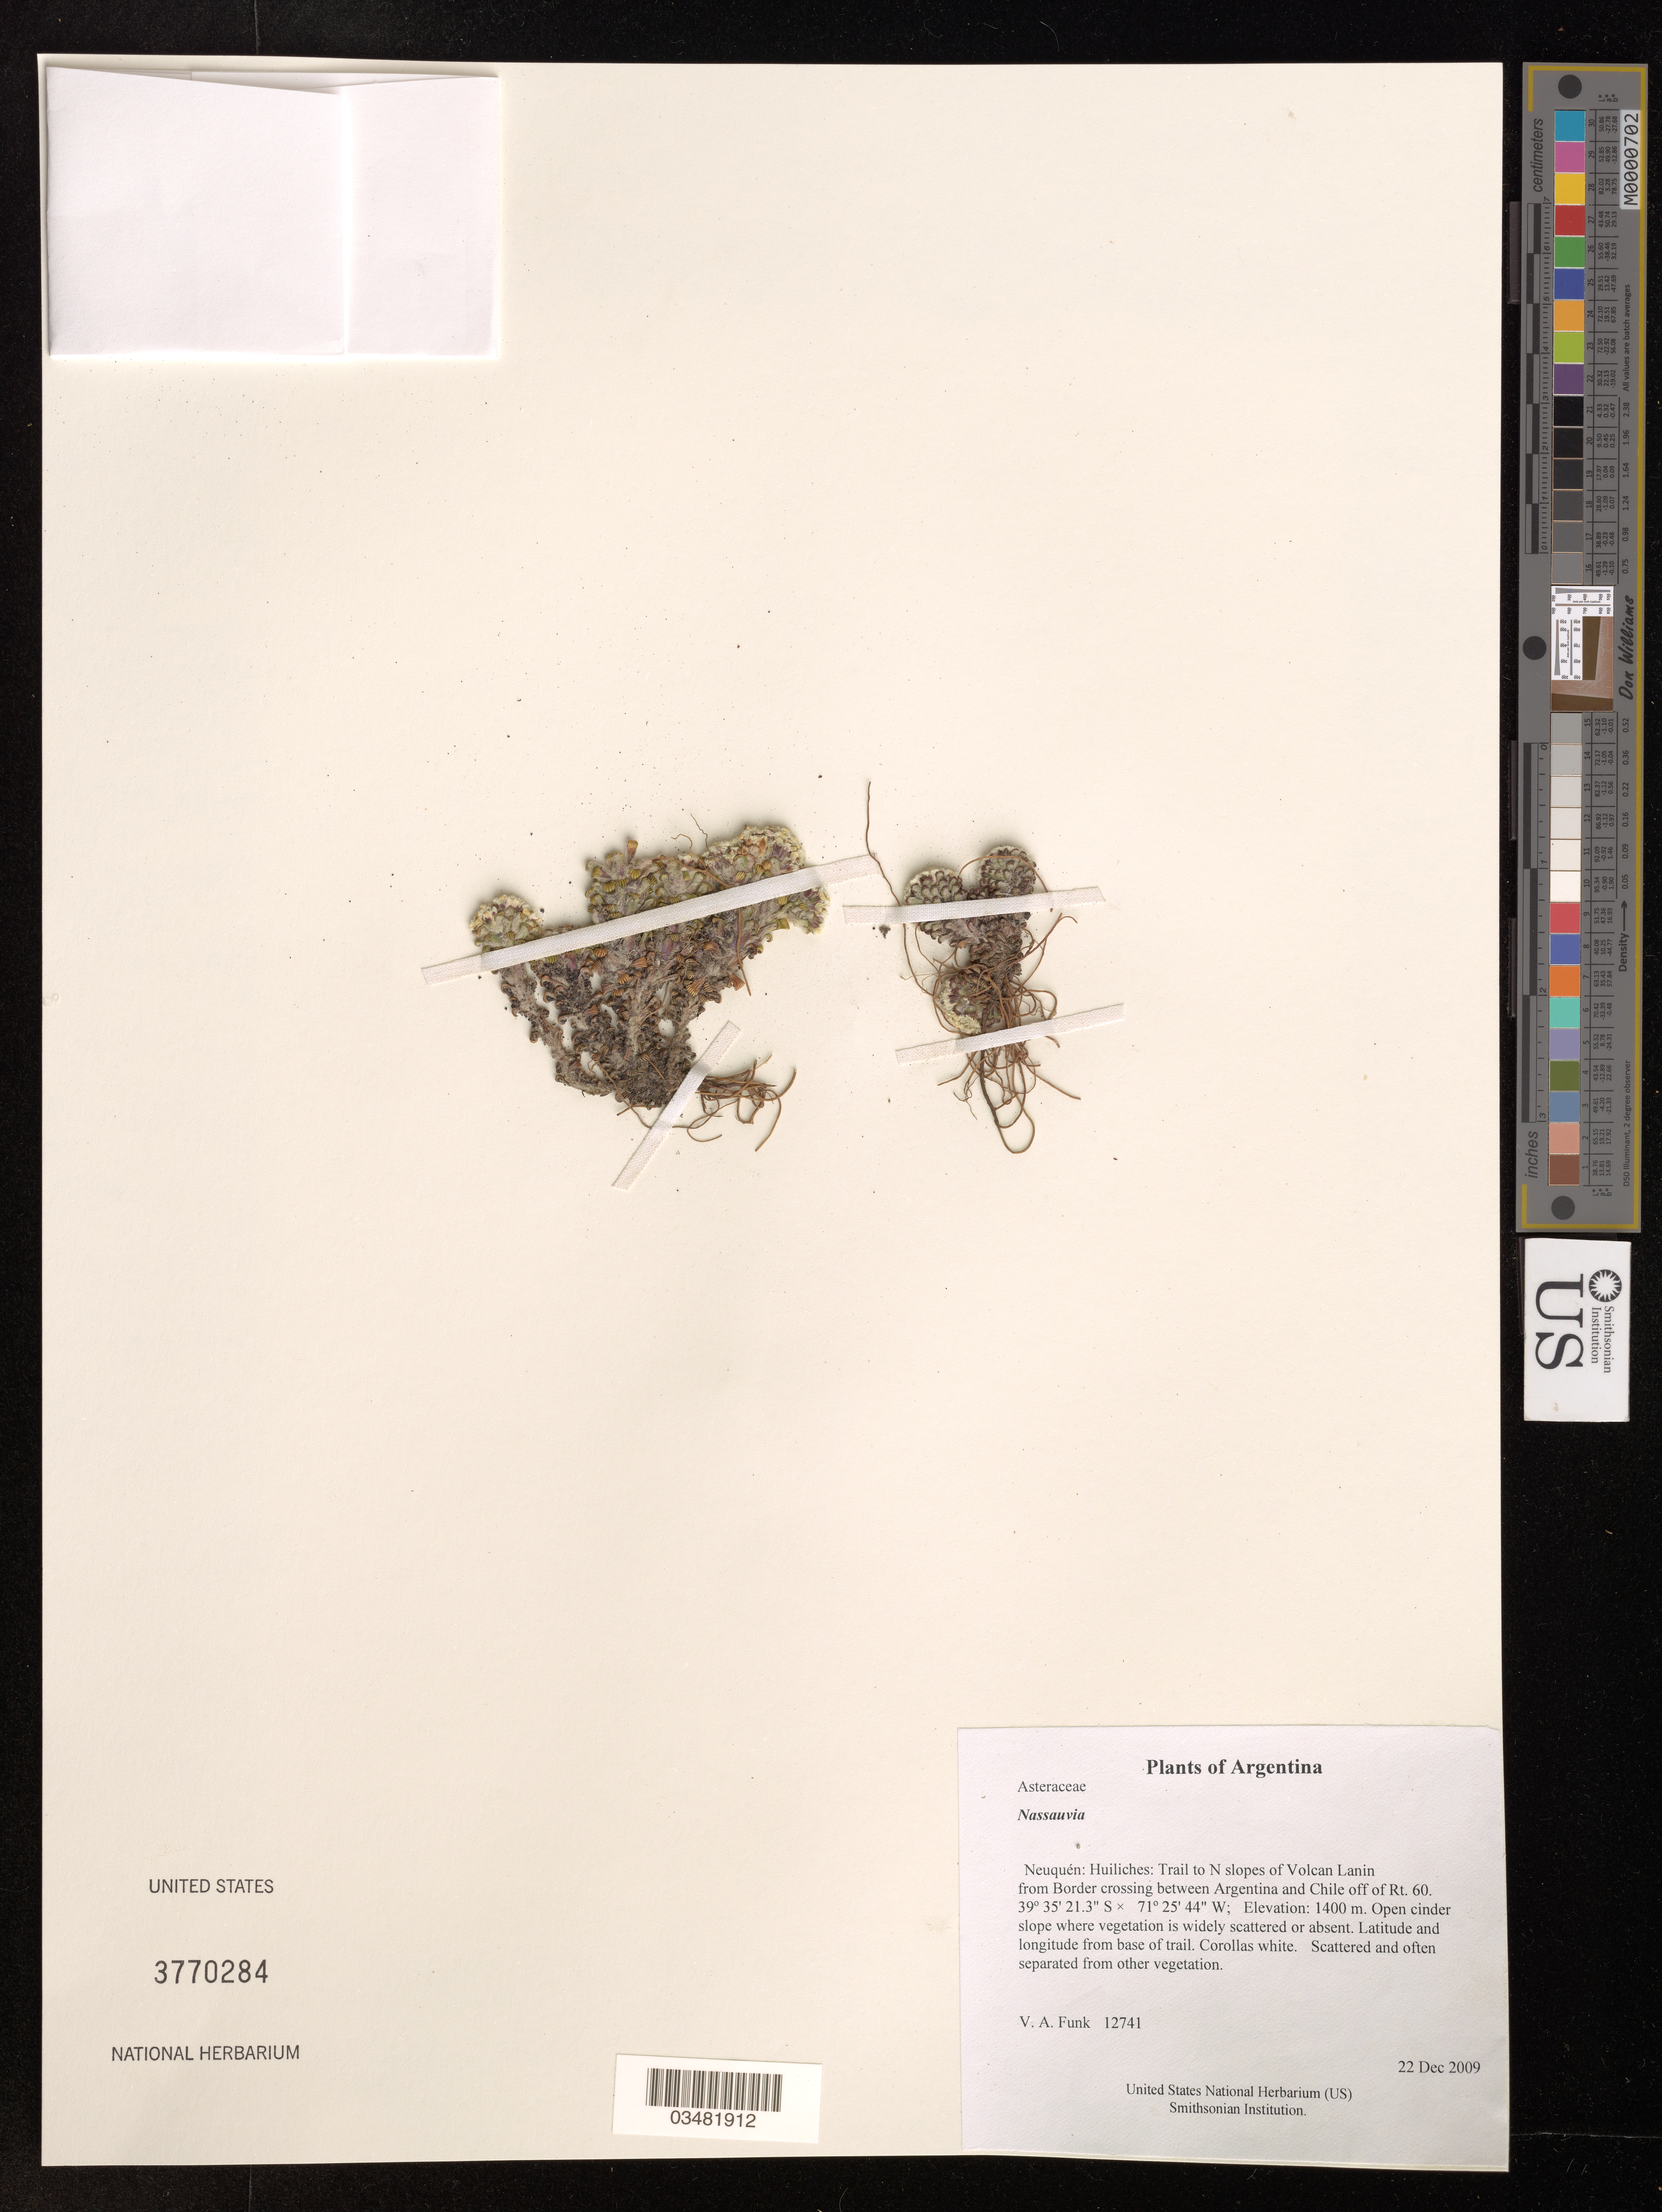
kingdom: Plantae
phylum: Tracheophyta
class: Magnoliopsida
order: Asterales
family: Asteraceae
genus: Nassauvia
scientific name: Nassauvia sp.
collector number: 12741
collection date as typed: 22 Dec 2009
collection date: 2009-12-22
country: Argentina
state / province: Neuquén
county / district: Huiliches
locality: Trail to N slopes of Volcan Lanin from Border crossing between Argentina and Chile off of Rt. 60.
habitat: Open cinder slope where vegetation is widely scattered or absent. Latitude and longitude from base of trail.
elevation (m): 1400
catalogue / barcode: US 3770284